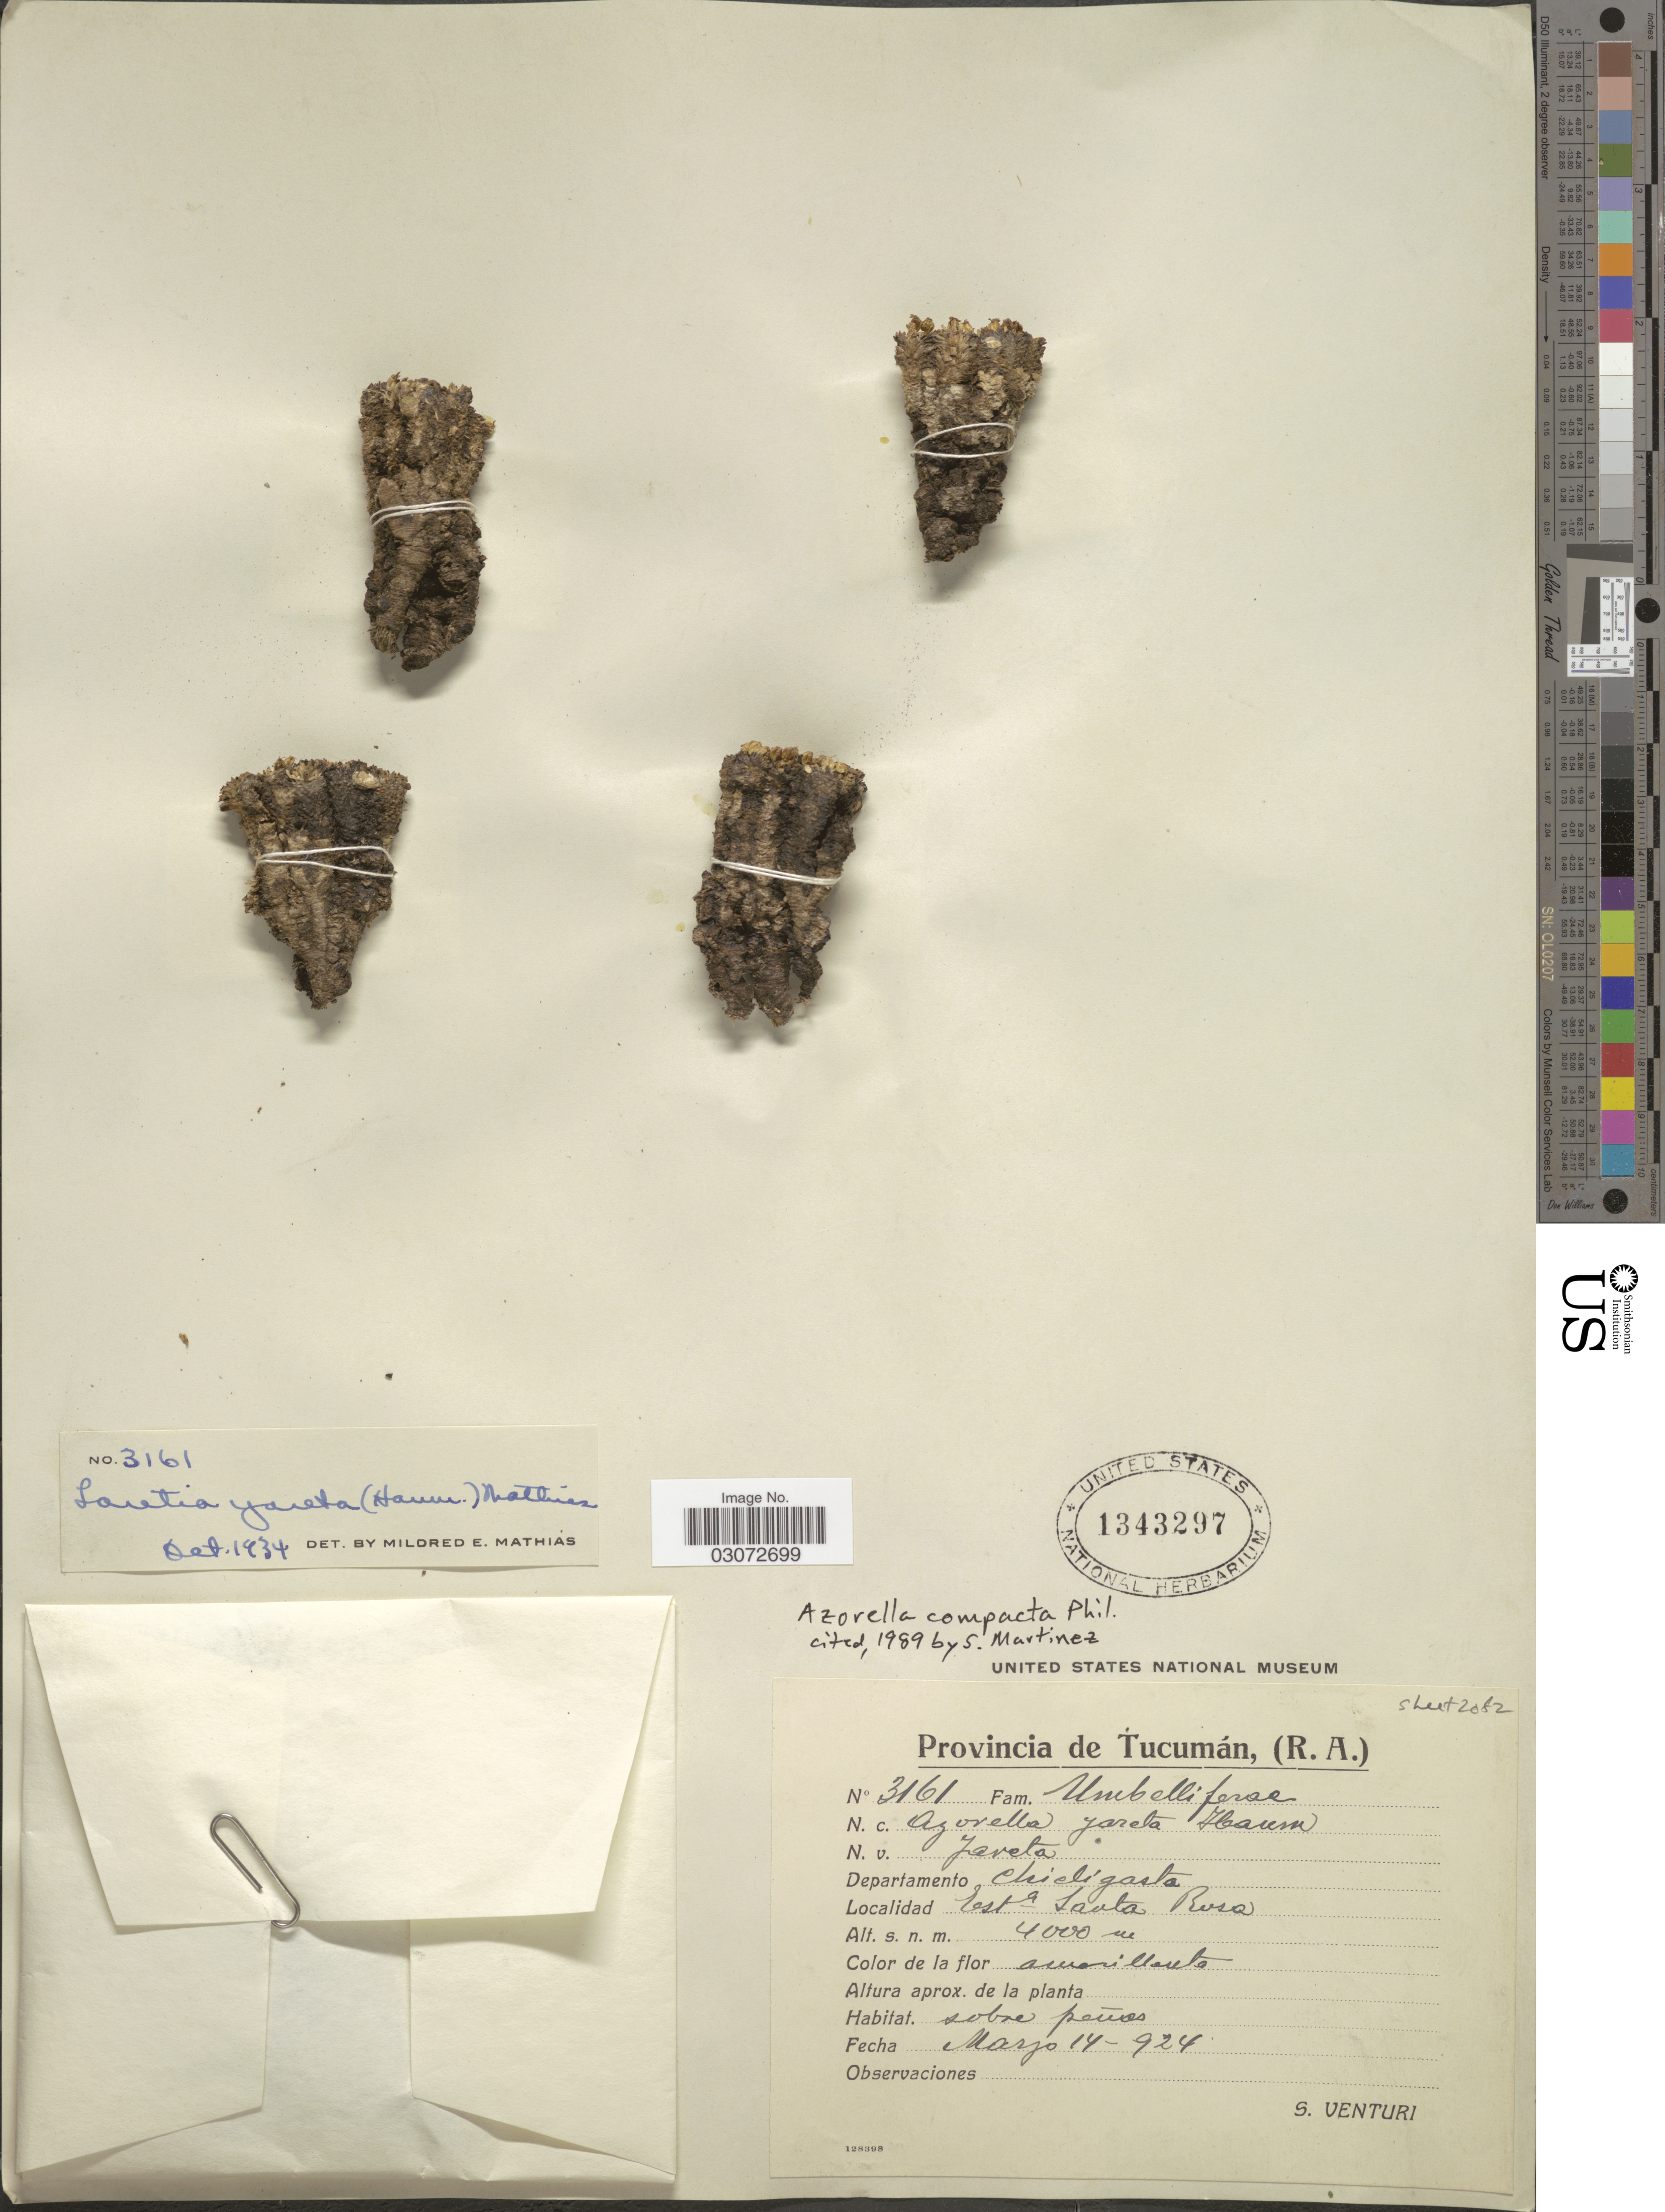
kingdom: Plantae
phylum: Tracheophyta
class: Magnoliopsida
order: Apiales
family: Apiaceae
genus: Azorella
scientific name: Azorella compacta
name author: Phil.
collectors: S. Venturi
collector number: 3161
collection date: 1924-03-14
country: Argentina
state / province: Tucuman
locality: Departamento Chicligasta. Esta Santa Rosa.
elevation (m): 4000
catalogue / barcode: US 1343297